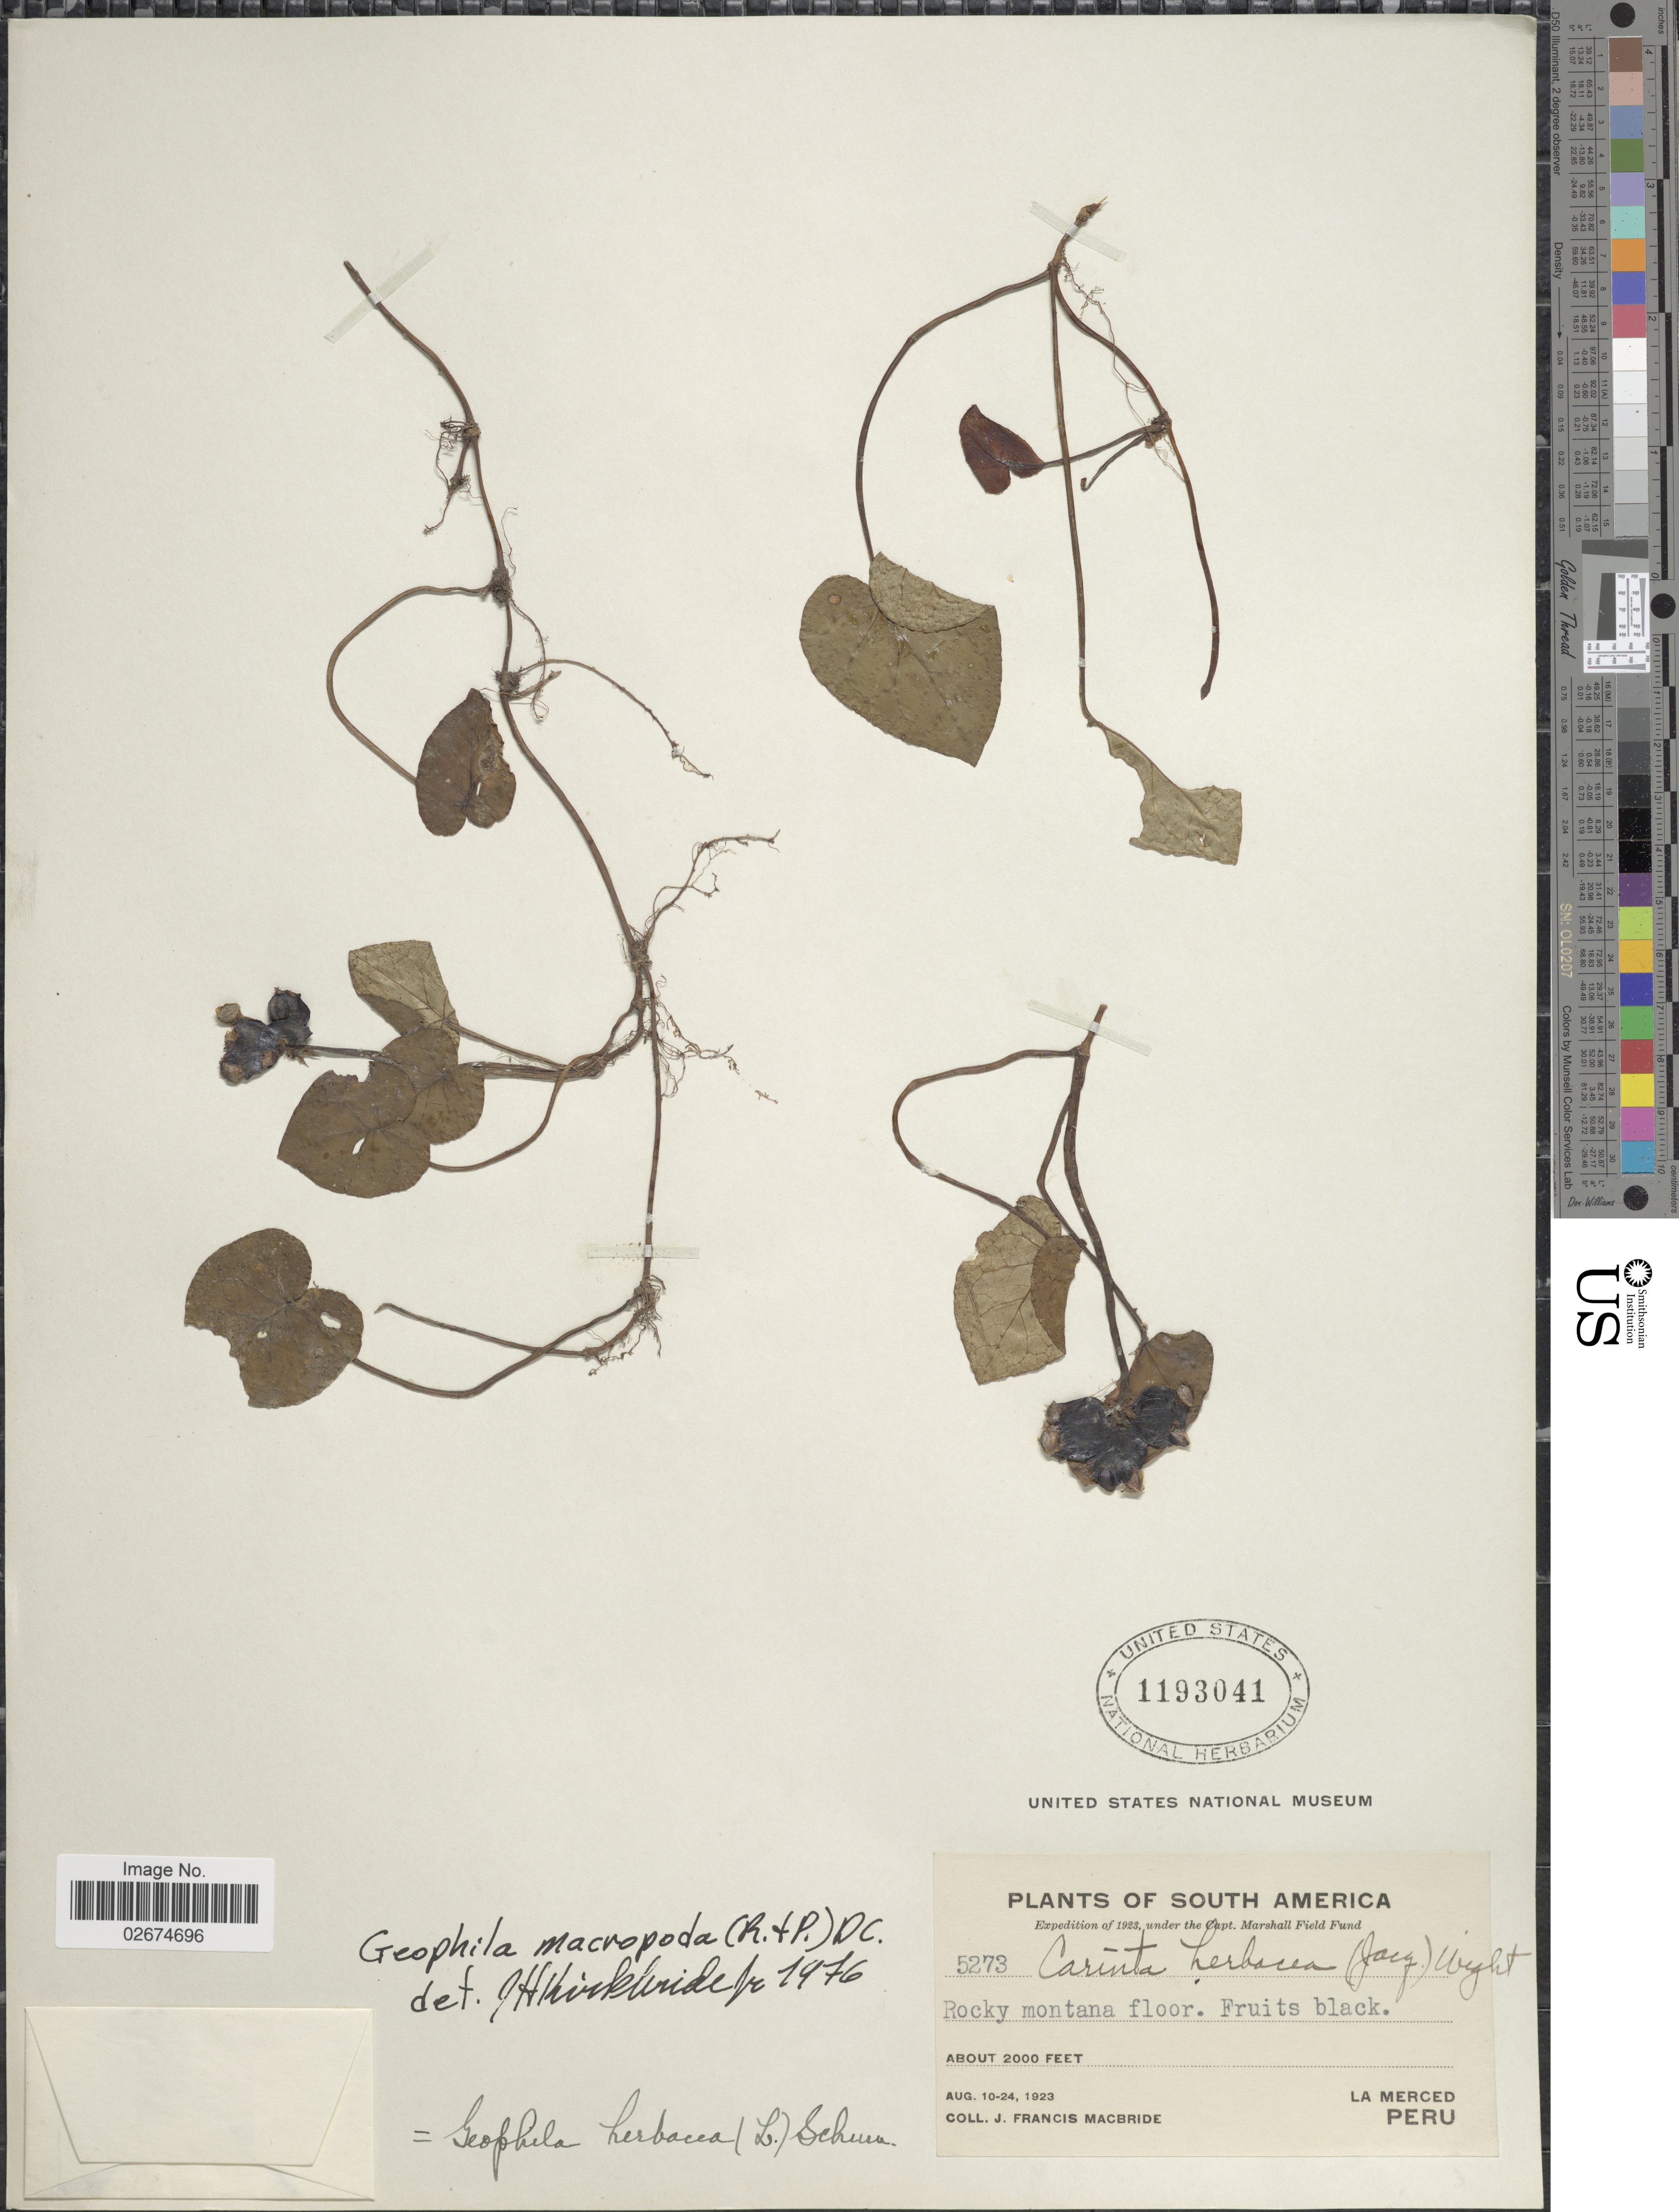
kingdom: Plantae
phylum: Tracheophyta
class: Magnoliopsida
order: Gentianales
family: Rubiaceae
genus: Geophila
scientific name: Geophila macropoda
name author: (Ruiz & Pav.) DC.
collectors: J. F. Macbride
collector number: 5273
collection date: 1923-08-10/1923-08-24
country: Peru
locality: La Merced, Peru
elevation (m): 610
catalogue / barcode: US 1193041